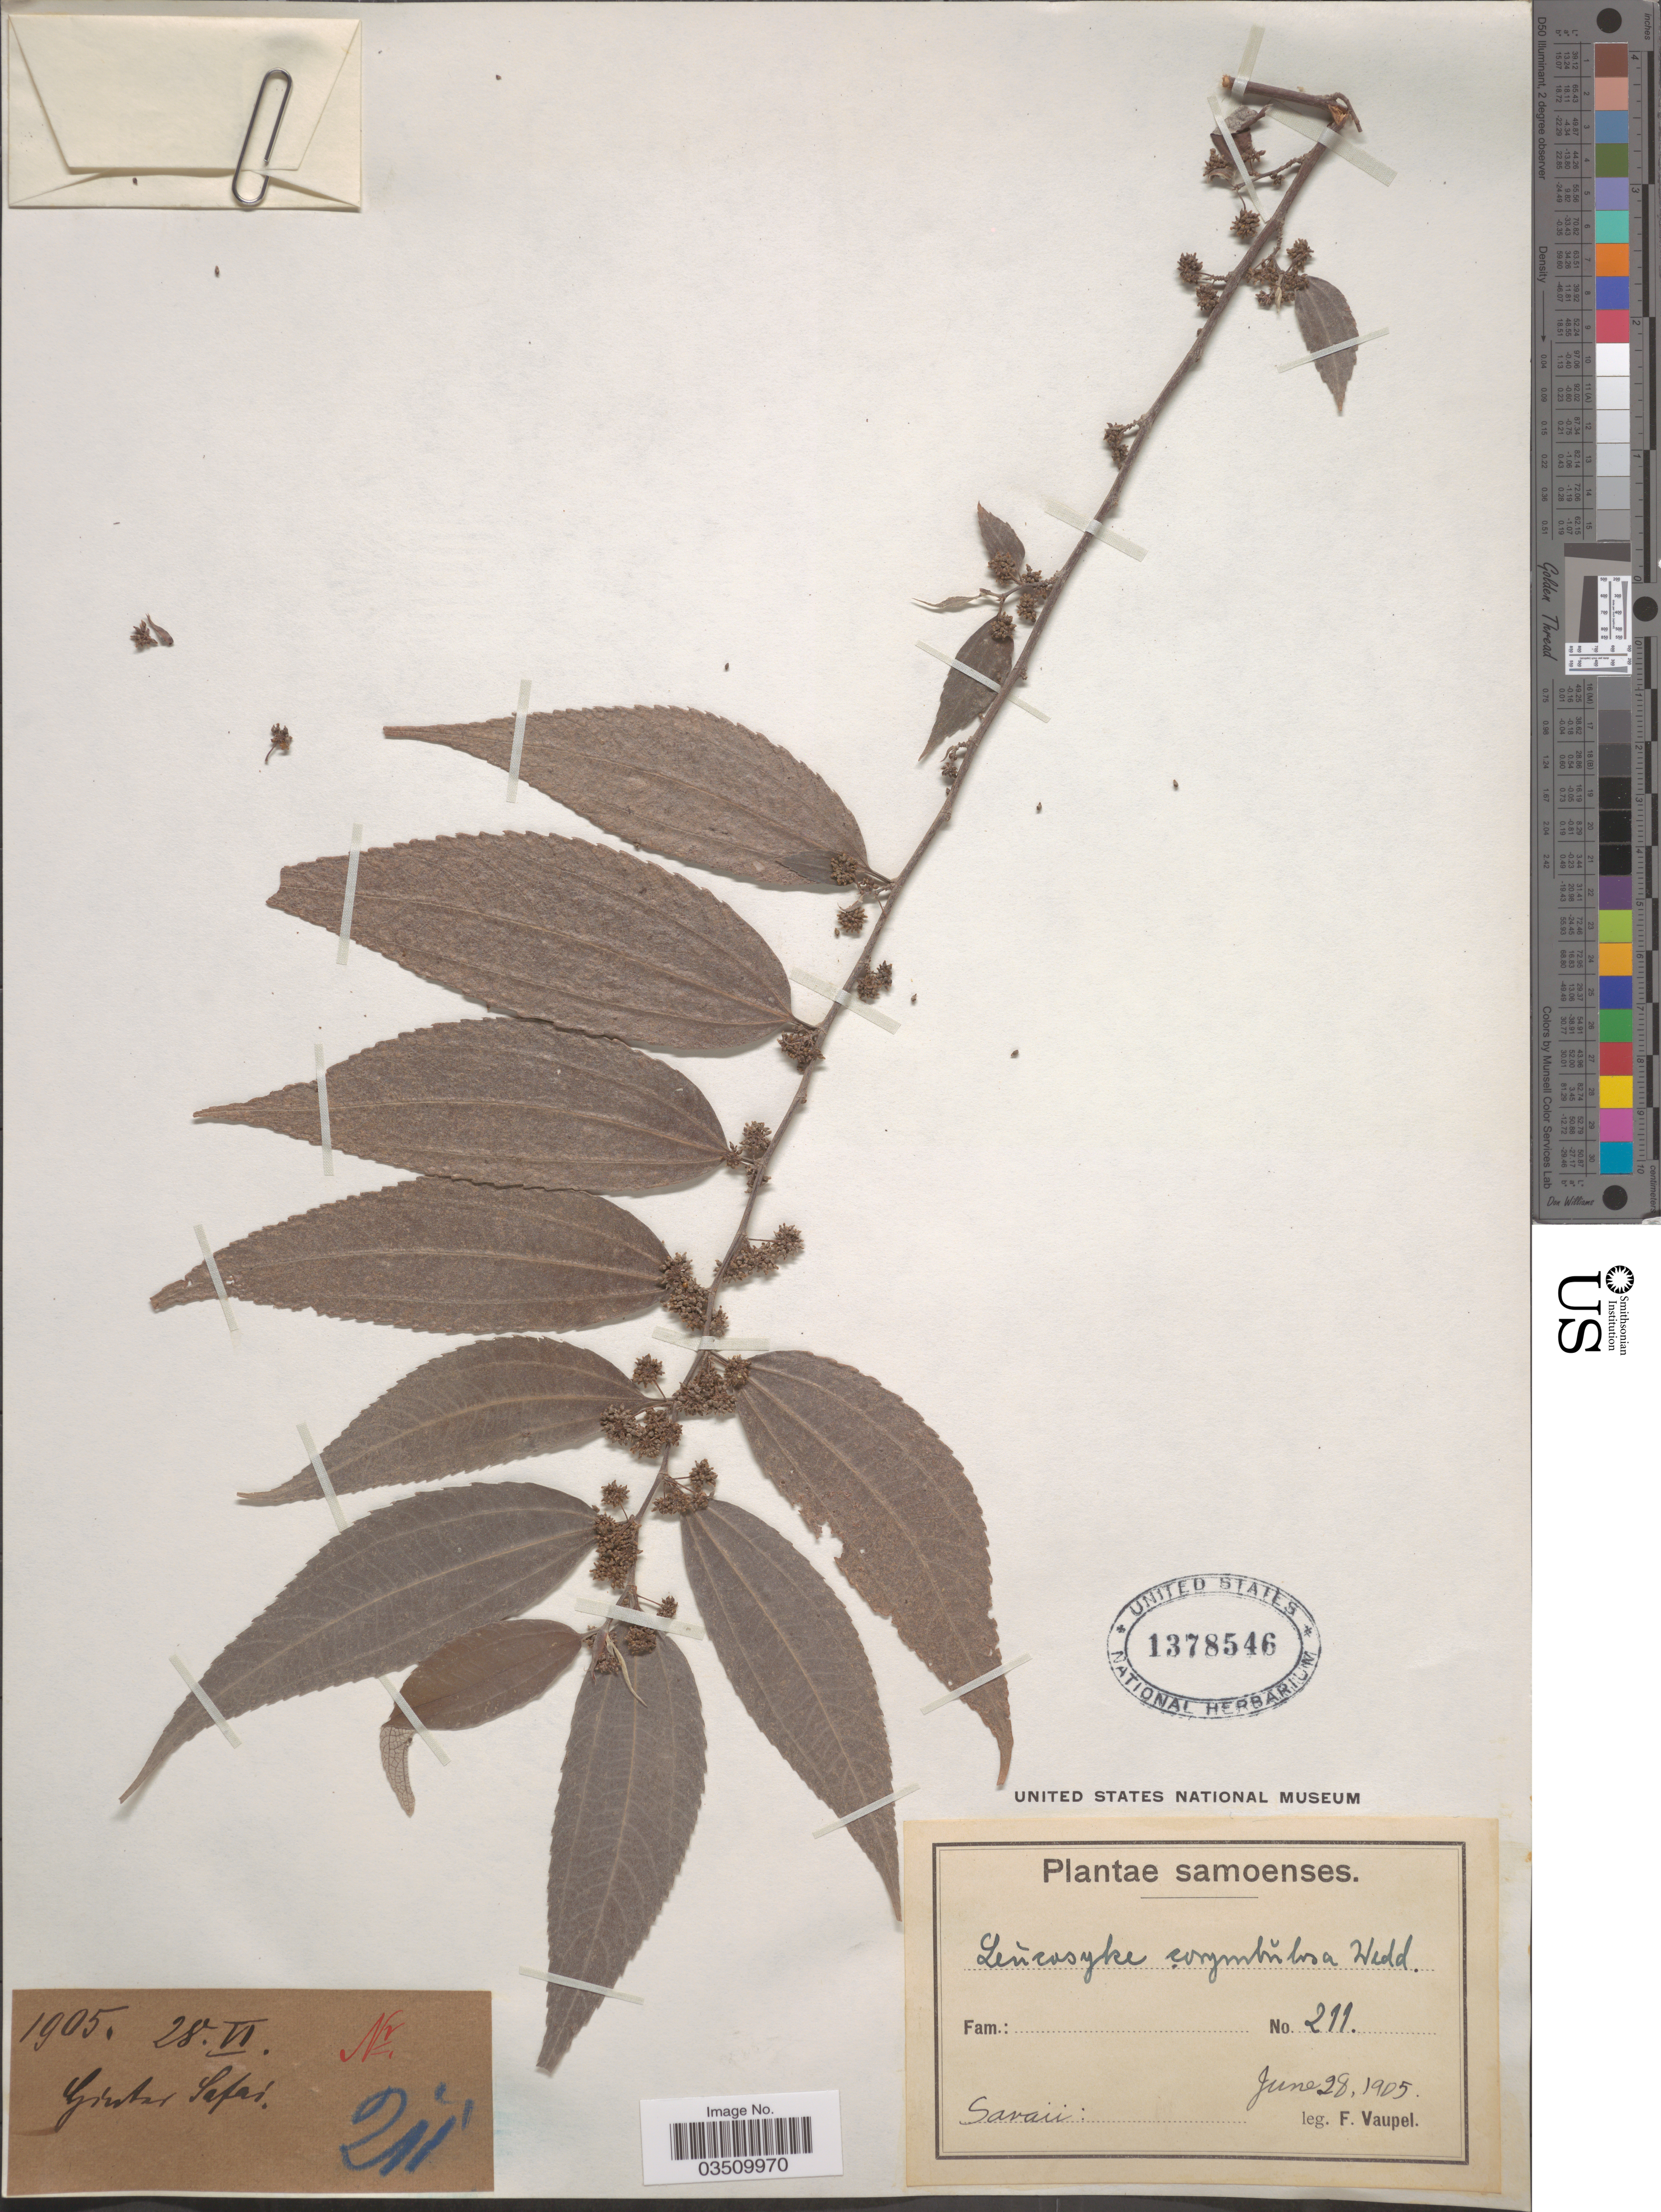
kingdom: Plantae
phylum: Tracheophyta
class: Magnoliopsida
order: Rosales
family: Urticaceae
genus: Leucosyke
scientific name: Leucosyke corymbulosa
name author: (Wedd.) Wedd.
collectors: F. Vaupel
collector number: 211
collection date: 1905-06-28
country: Samoa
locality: Samoenses. Savaii. Ginter Safai. [interpreted] [unsure placement]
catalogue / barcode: US 1378546